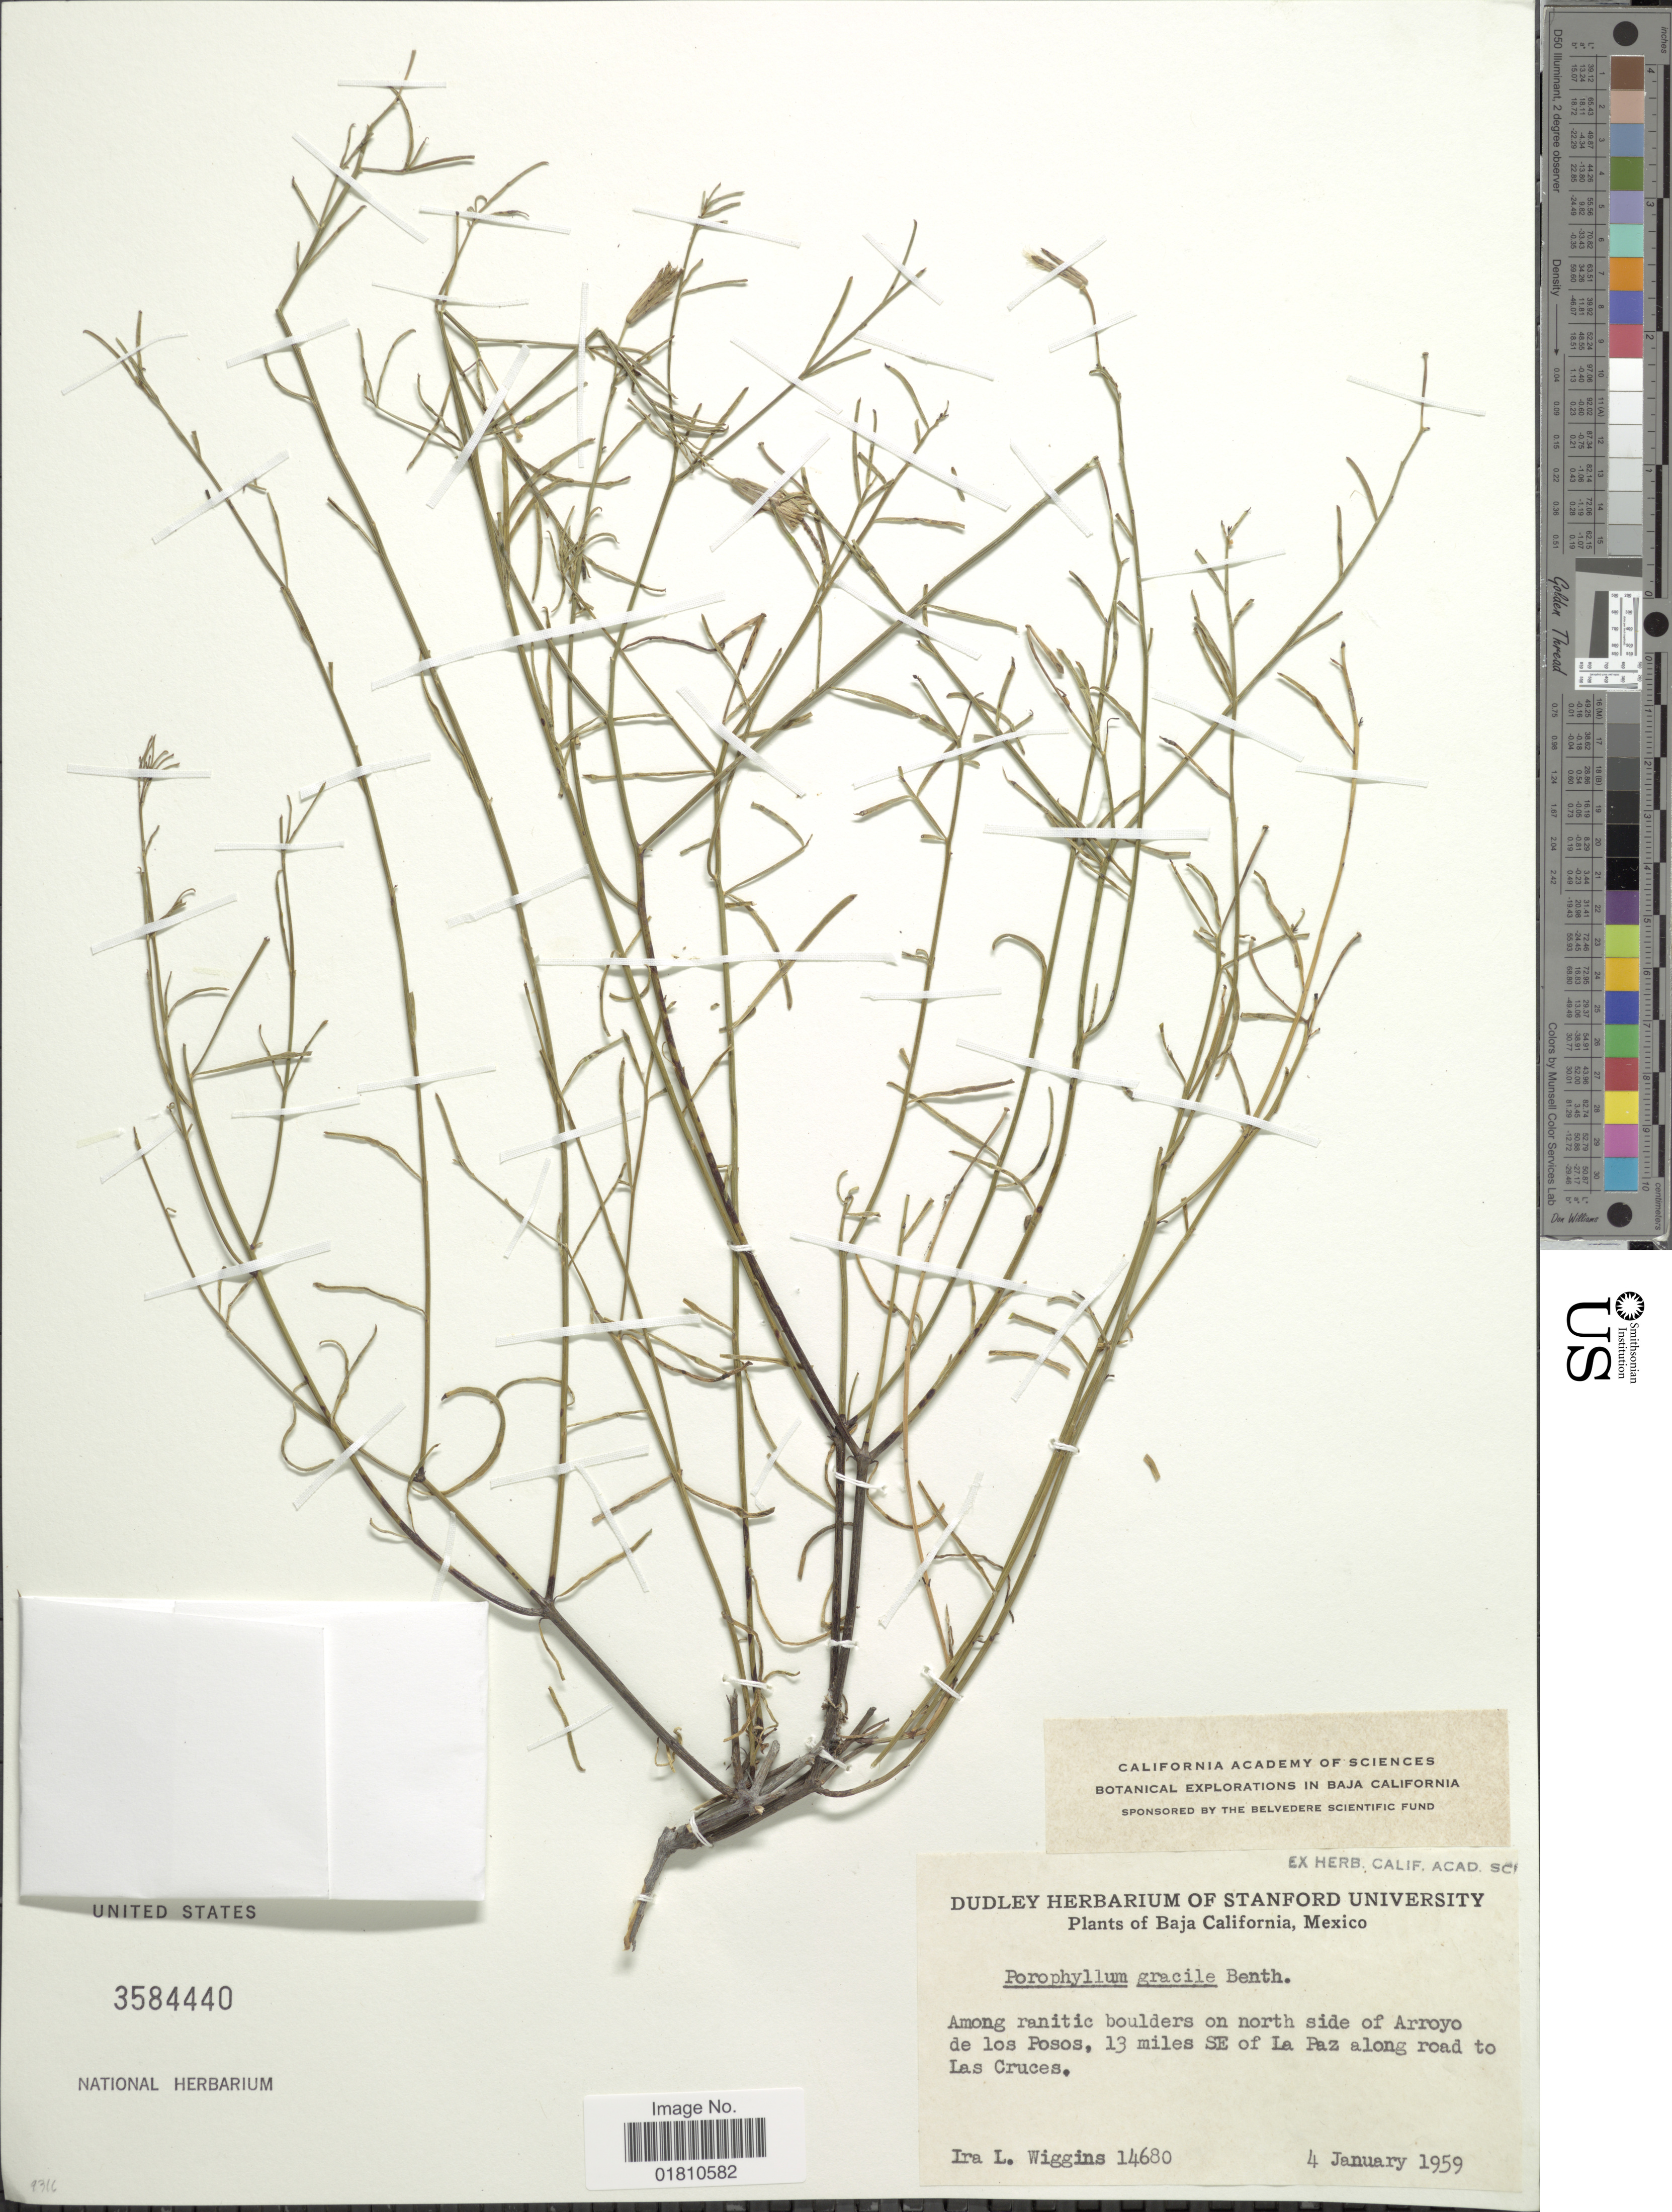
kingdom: Plantae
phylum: Tracheophyta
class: Magnoliopsida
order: Asterales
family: Asteraceae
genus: Porophyllum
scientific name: Porophyllum gracile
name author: Benth.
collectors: I. L. Wiggins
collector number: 14680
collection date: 1959-01-04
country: Mexico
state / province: Baja California Sur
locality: Among ranitic boulders on north side of Arroyo de los Posos, 13 miles SE of La Paz along road to Las Cruces.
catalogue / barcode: US 3584440